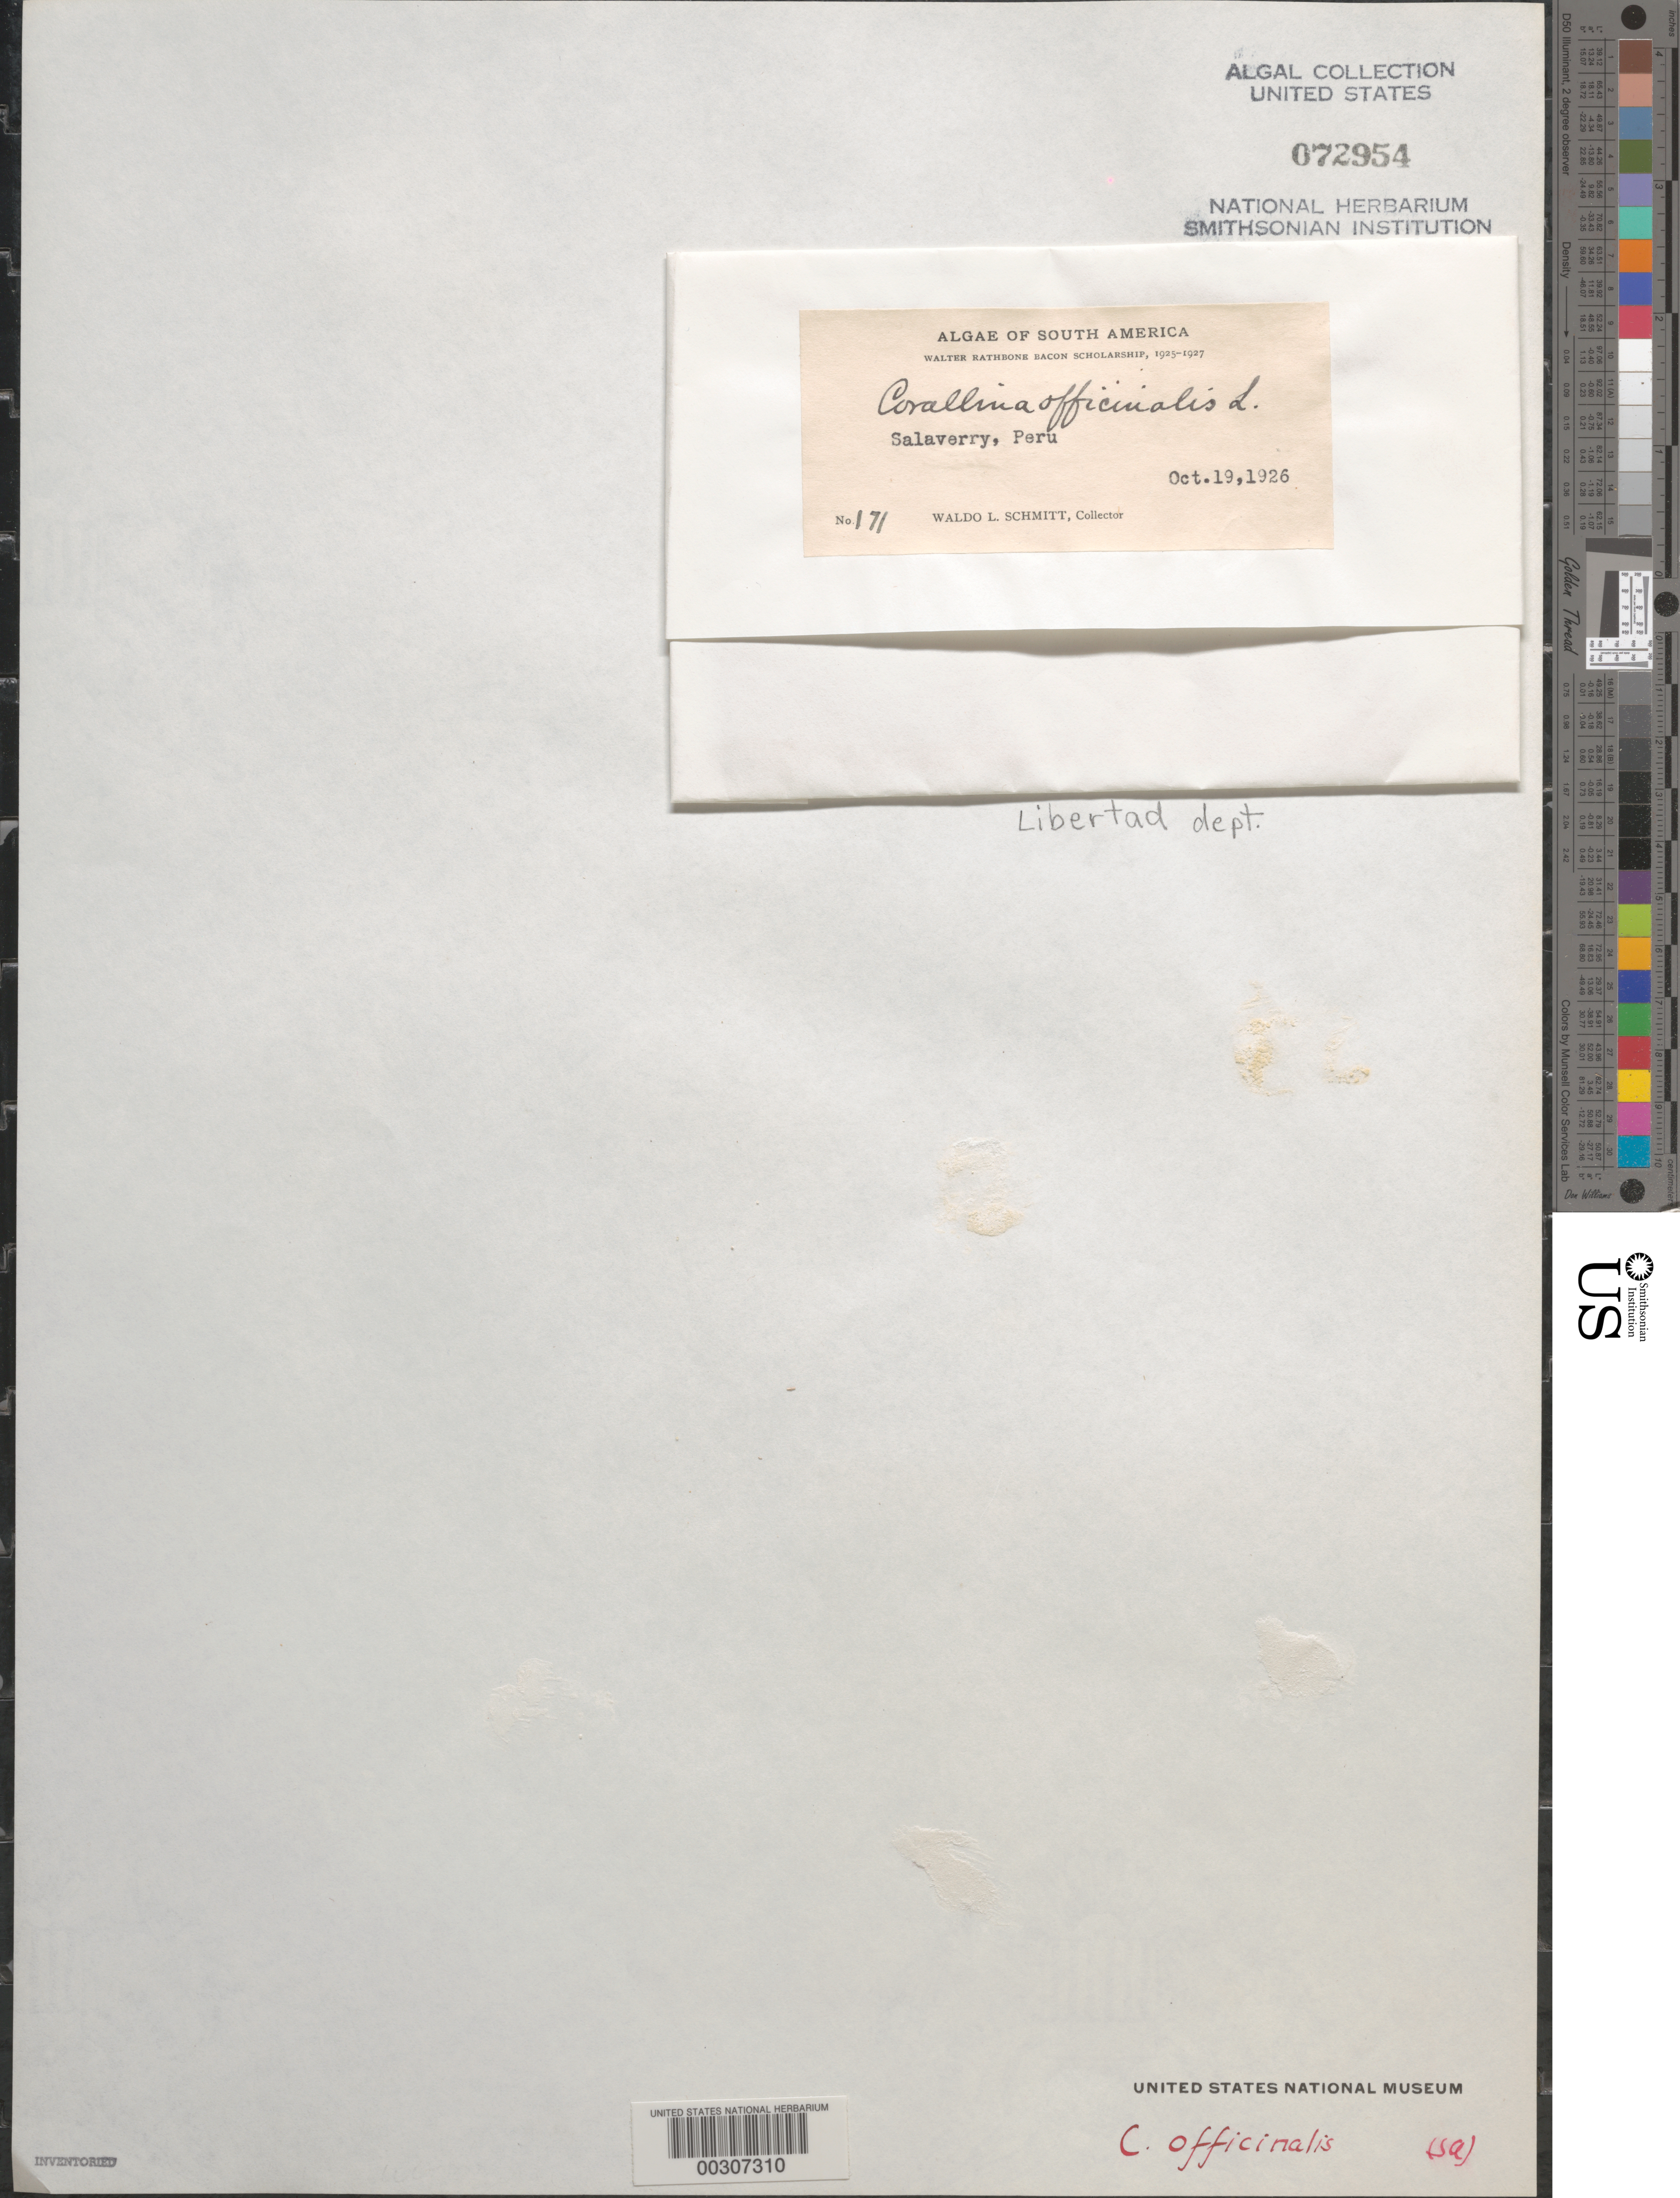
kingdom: Plantae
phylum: Rhodophyta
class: Florideophyceae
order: Corallinales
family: Corallinaceae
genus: Corallina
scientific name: Corallina officinalis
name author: L.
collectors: W. L. Schmitt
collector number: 171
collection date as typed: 19 Oct 1926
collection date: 1926-10-19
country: Peru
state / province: La Libertad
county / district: Trujillo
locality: Salaverry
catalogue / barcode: US 72954